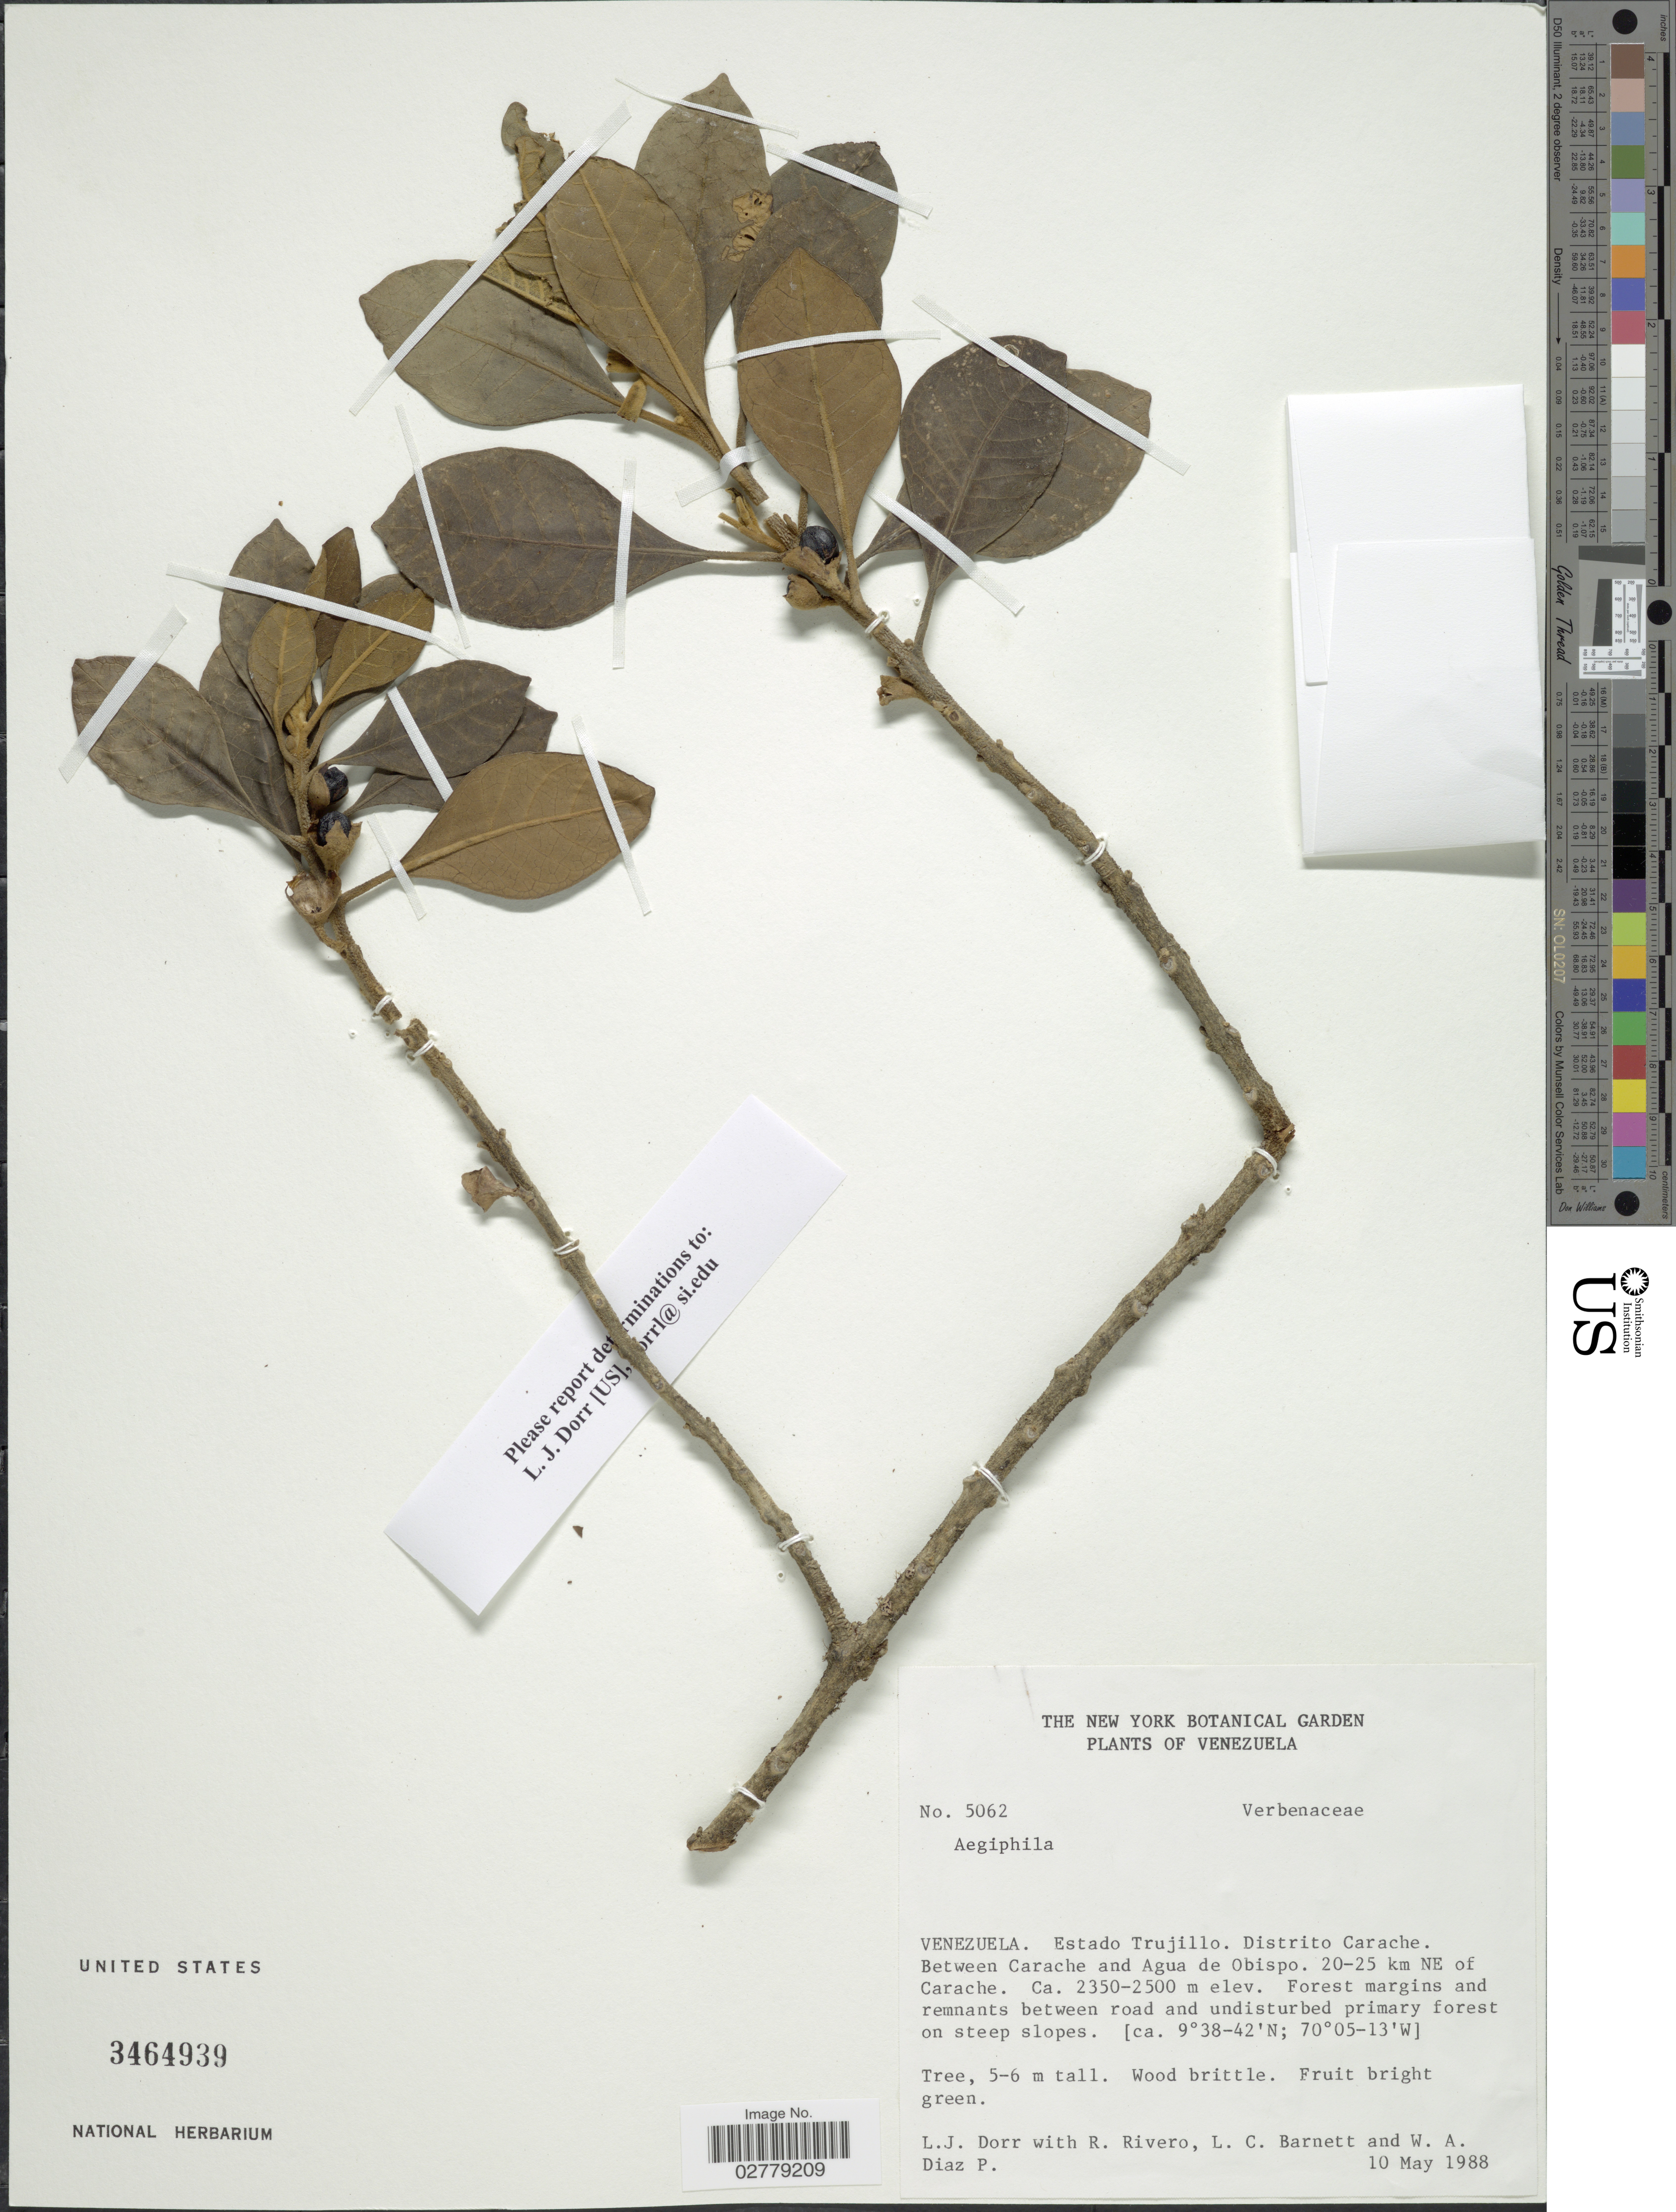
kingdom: Plantae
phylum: Tracheophyta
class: Magnoliopsida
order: Lamiales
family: Lamiaceae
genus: Aegiphila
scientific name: Aegiphila sp.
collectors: L. J. Dorr, R. Rivero, L. C. Barnett & W. Díaz P.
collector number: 5062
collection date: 1988-05-10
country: Venezuela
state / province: Trujillo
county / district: Carache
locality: Between Carache and Agua de Obispo. 20-25 km NE of Carache.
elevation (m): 2350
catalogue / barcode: US 3464939